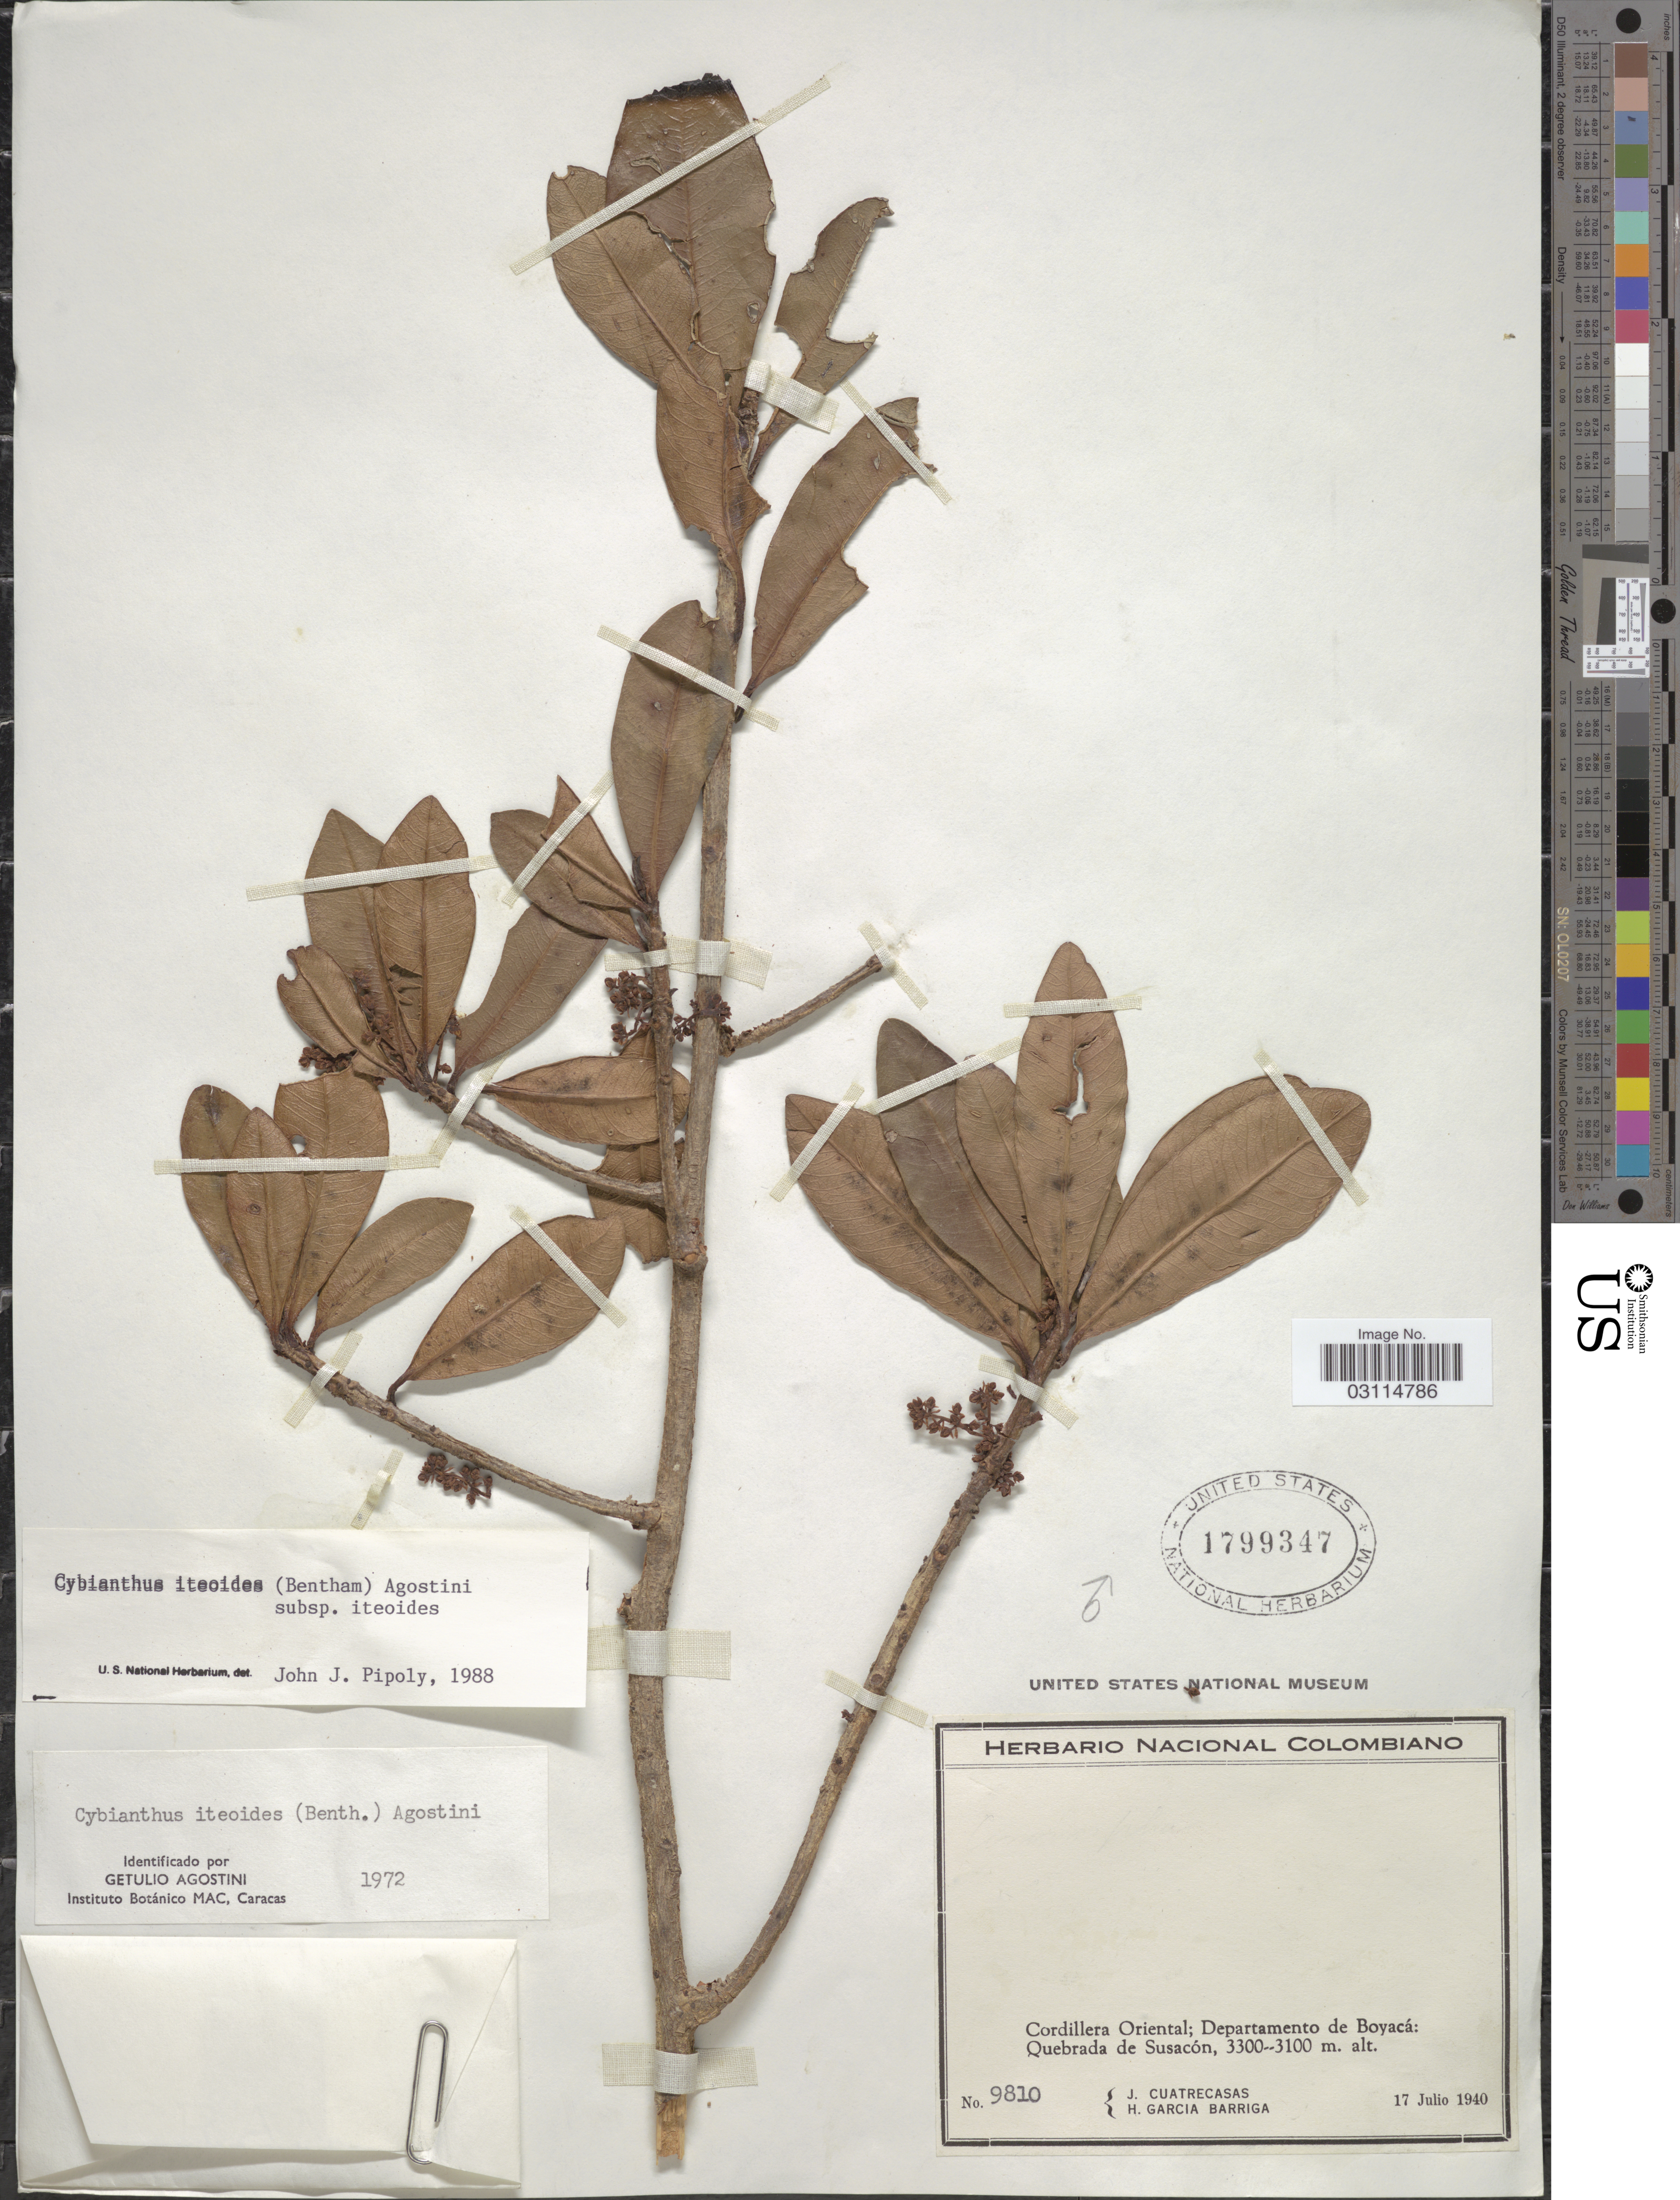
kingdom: Plantae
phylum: Tracheophyta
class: Magnoliopsida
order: Ericales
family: Primulaceae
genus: Cybianthus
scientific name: Cybianthus iteoides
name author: (Benth.) G. Agostini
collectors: J. Cuatrecasas & H. García Barriga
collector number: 9810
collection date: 1940-07-17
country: Colombia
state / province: Boyacá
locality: Cordillera Oriental; Departamento de Boyacá: Quebrada de Susacón.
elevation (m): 3100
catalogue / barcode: US 1799347